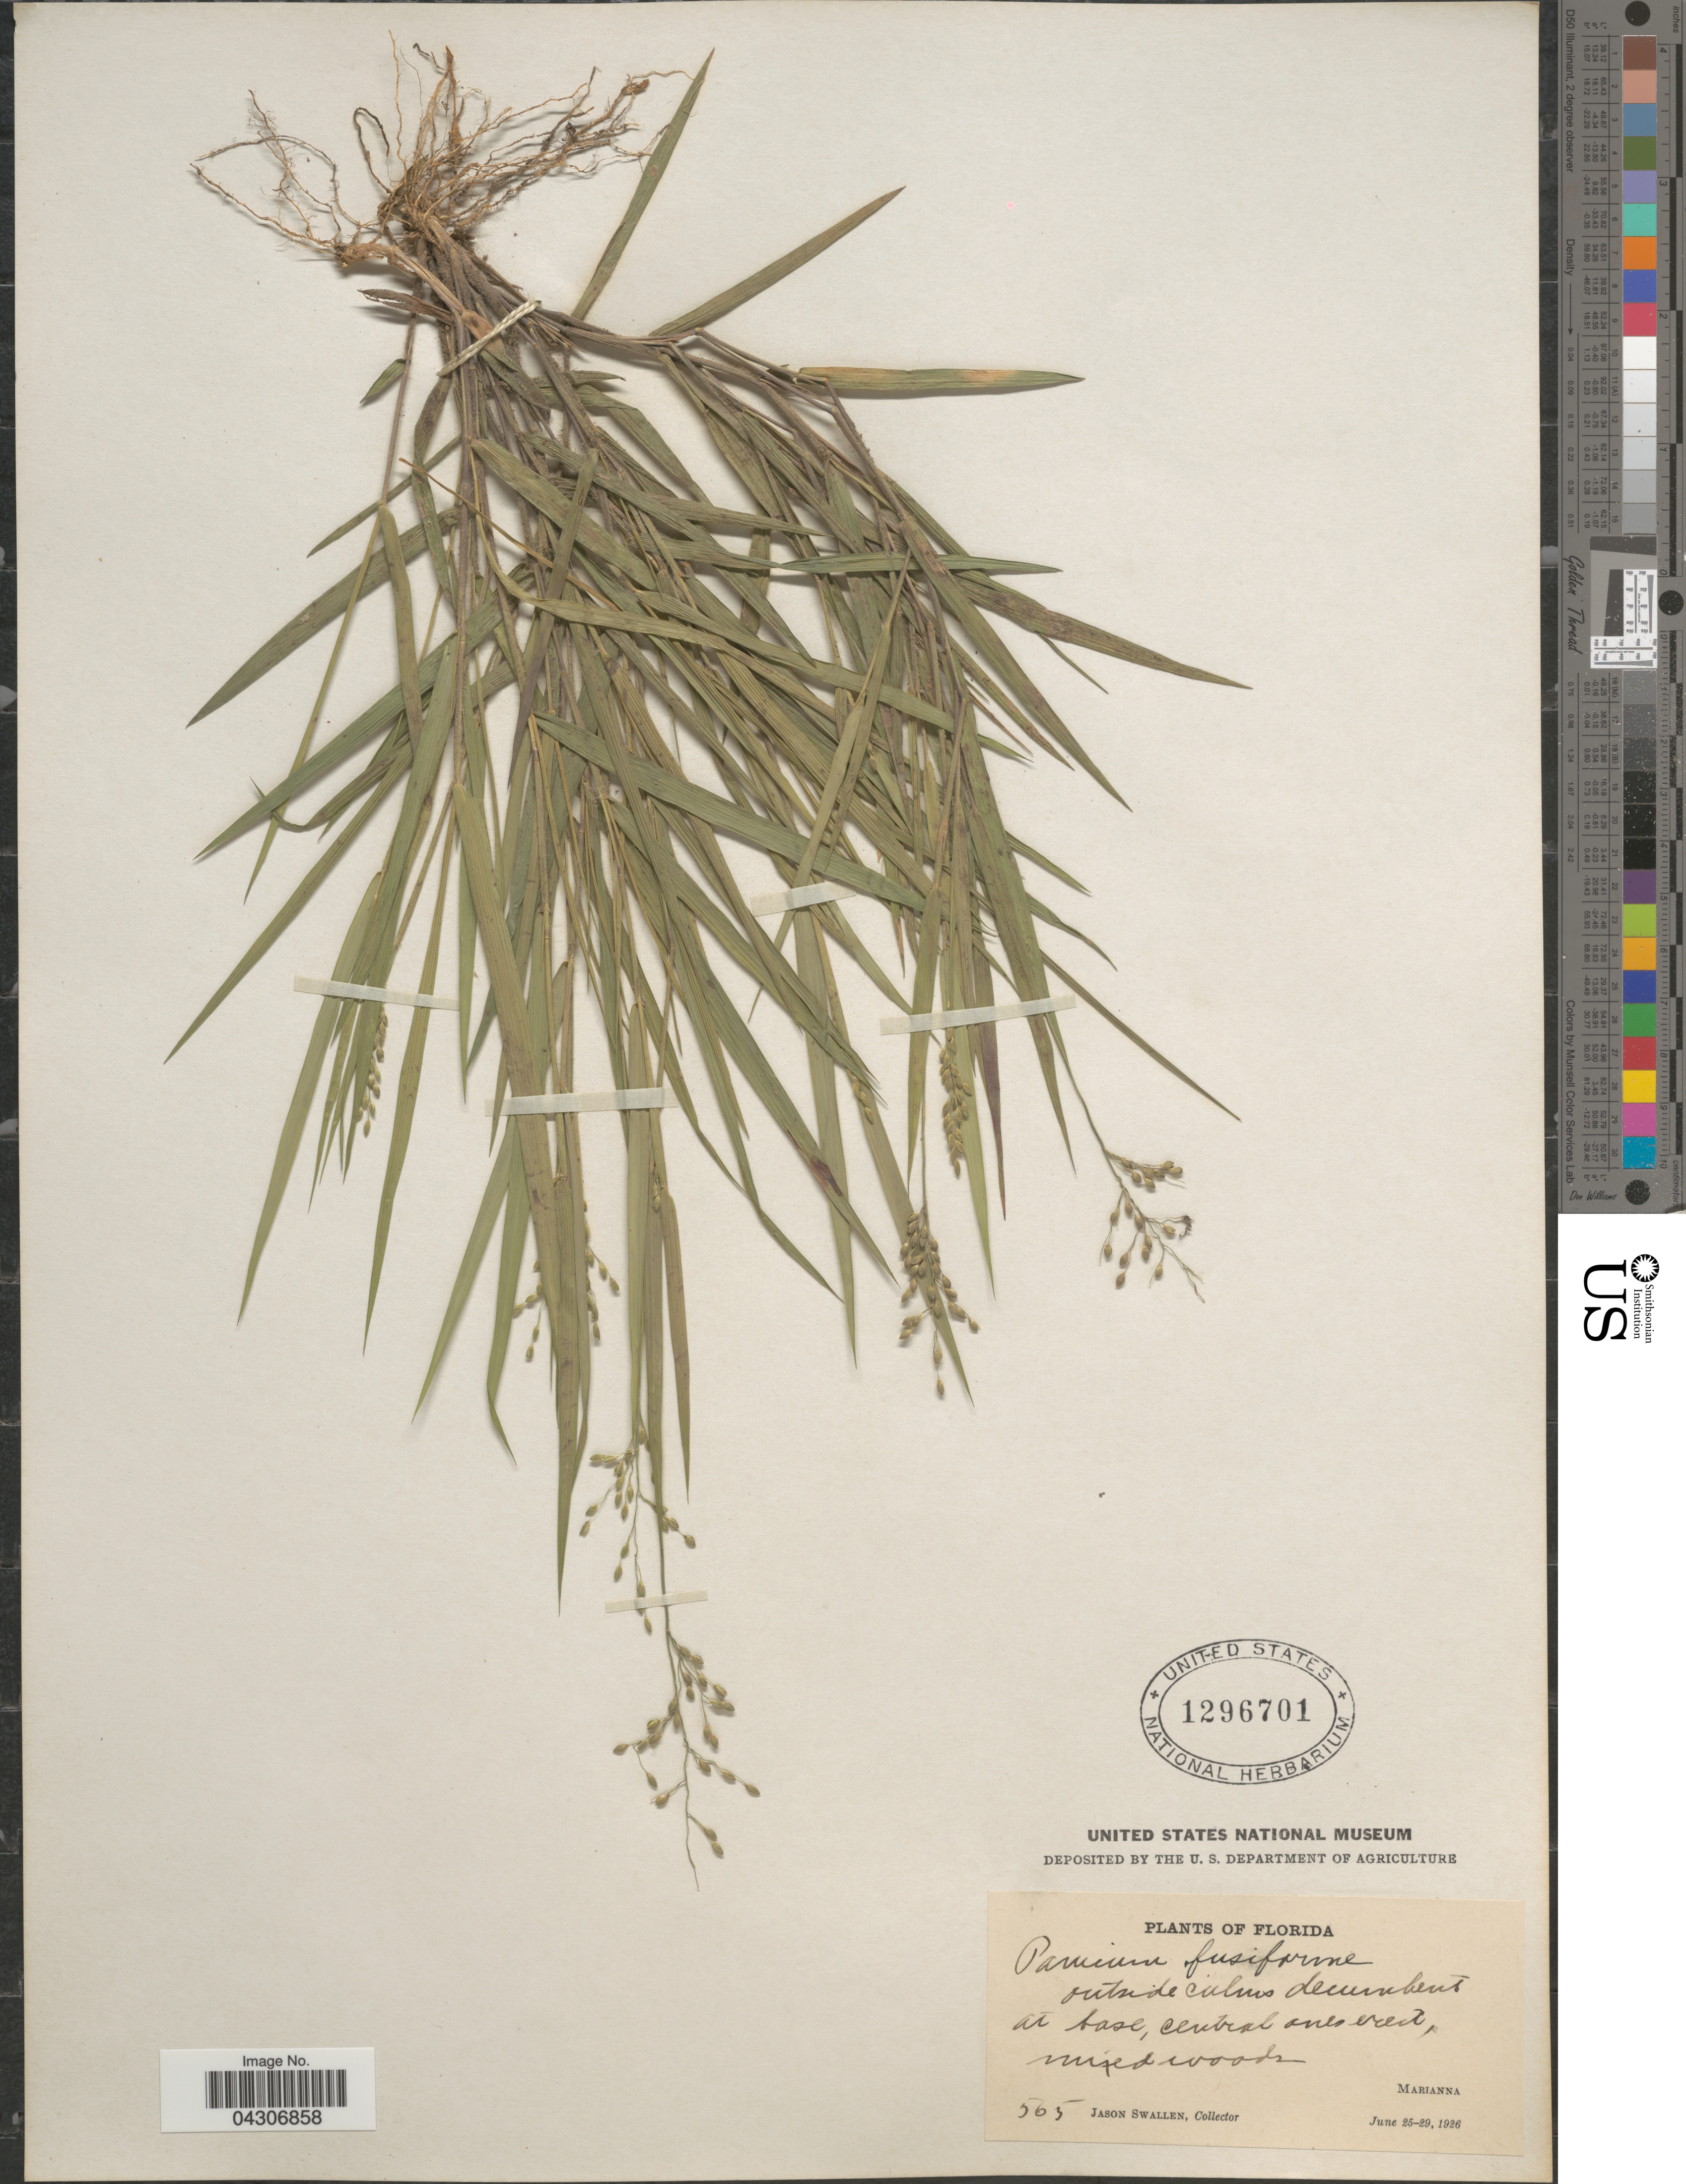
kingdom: Plantae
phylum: Tracheophyta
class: Liliopsida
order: Poales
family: Poaceae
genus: Dichanthelium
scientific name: Dichanthelium aciculare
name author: (Desv. ex Poir.) Gould & C.A. Clark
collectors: J. R. Swallen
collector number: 565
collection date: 1926-06-25/1926-06-29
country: United States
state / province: Florida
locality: Marianna.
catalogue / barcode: US 1296701